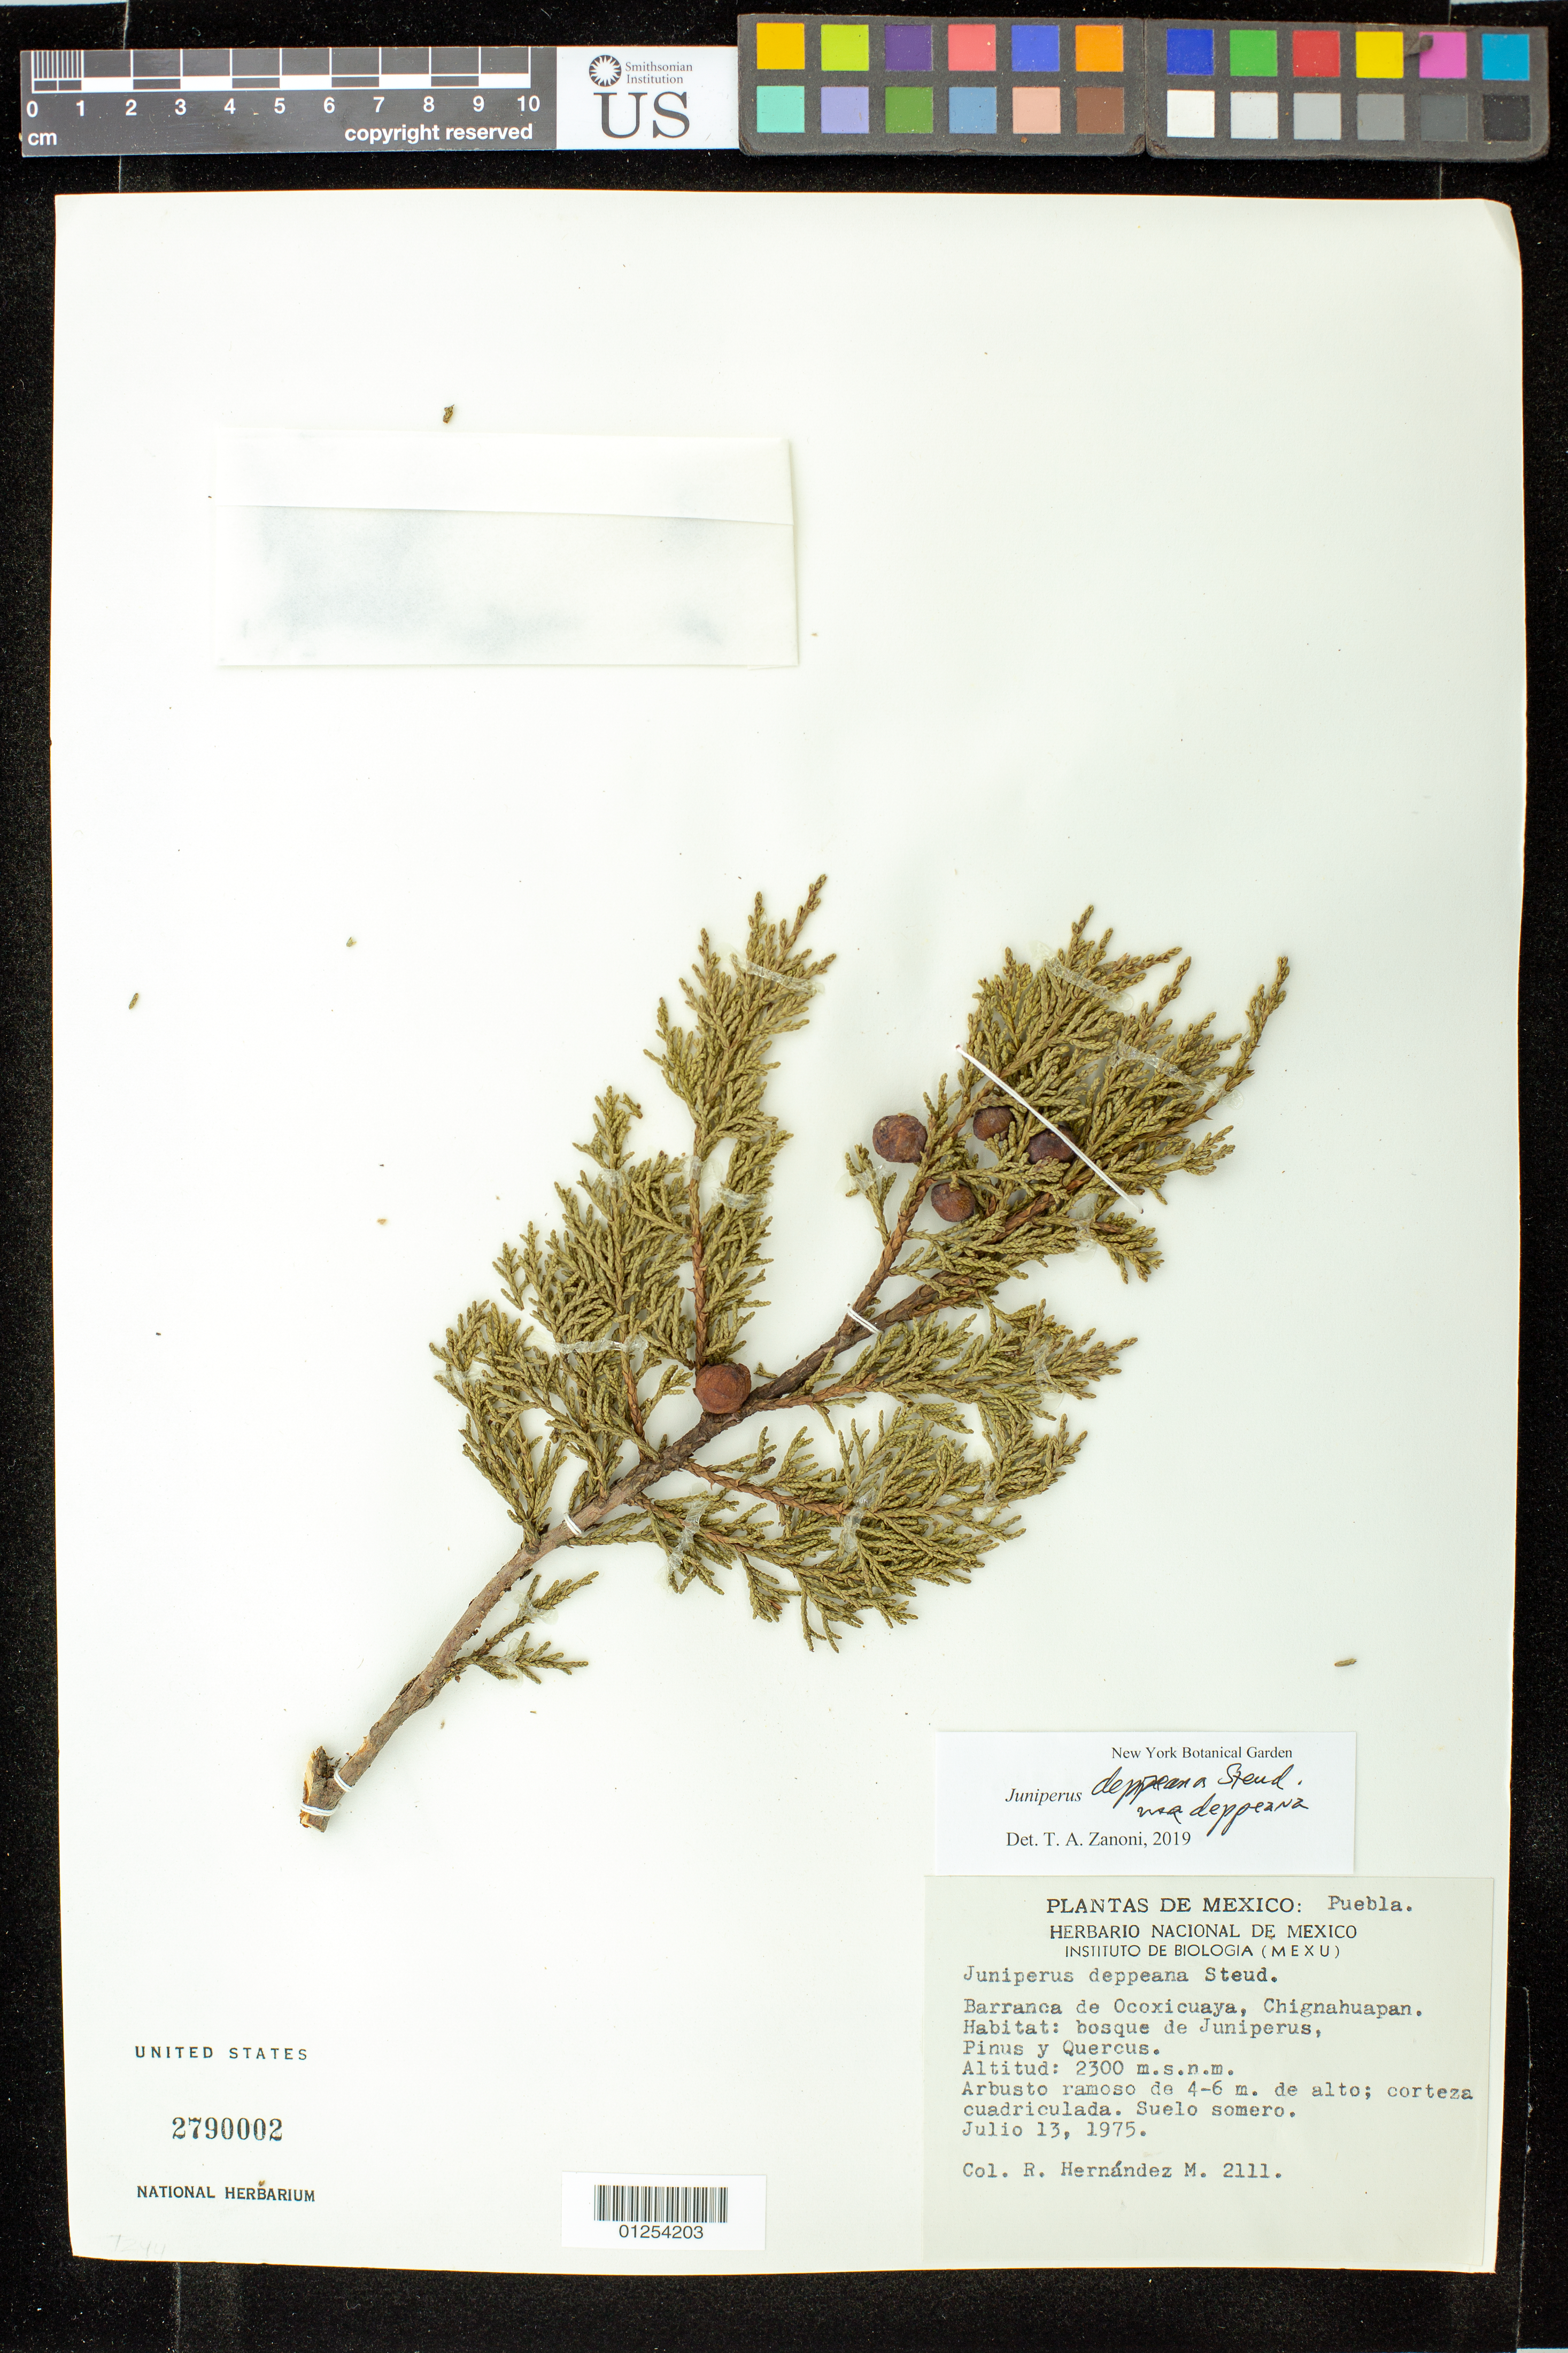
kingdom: Plantae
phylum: Tracheophyta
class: Pinopsida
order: Pinales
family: Cupressaceae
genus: Juniperus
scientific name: Juniperus deppeana var. deppeana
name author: Steud.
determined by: Zanoni, T. A., (NY), New York Botanical Garden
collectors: R. M. Hernandez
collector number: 2111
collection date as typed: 13 Jul 1975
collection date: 1975-07-13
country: Mexico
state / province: Puebla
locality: Barranca de Ocoxicuaya, Chignahuapan.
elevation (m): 2300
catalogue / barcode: US 2790002